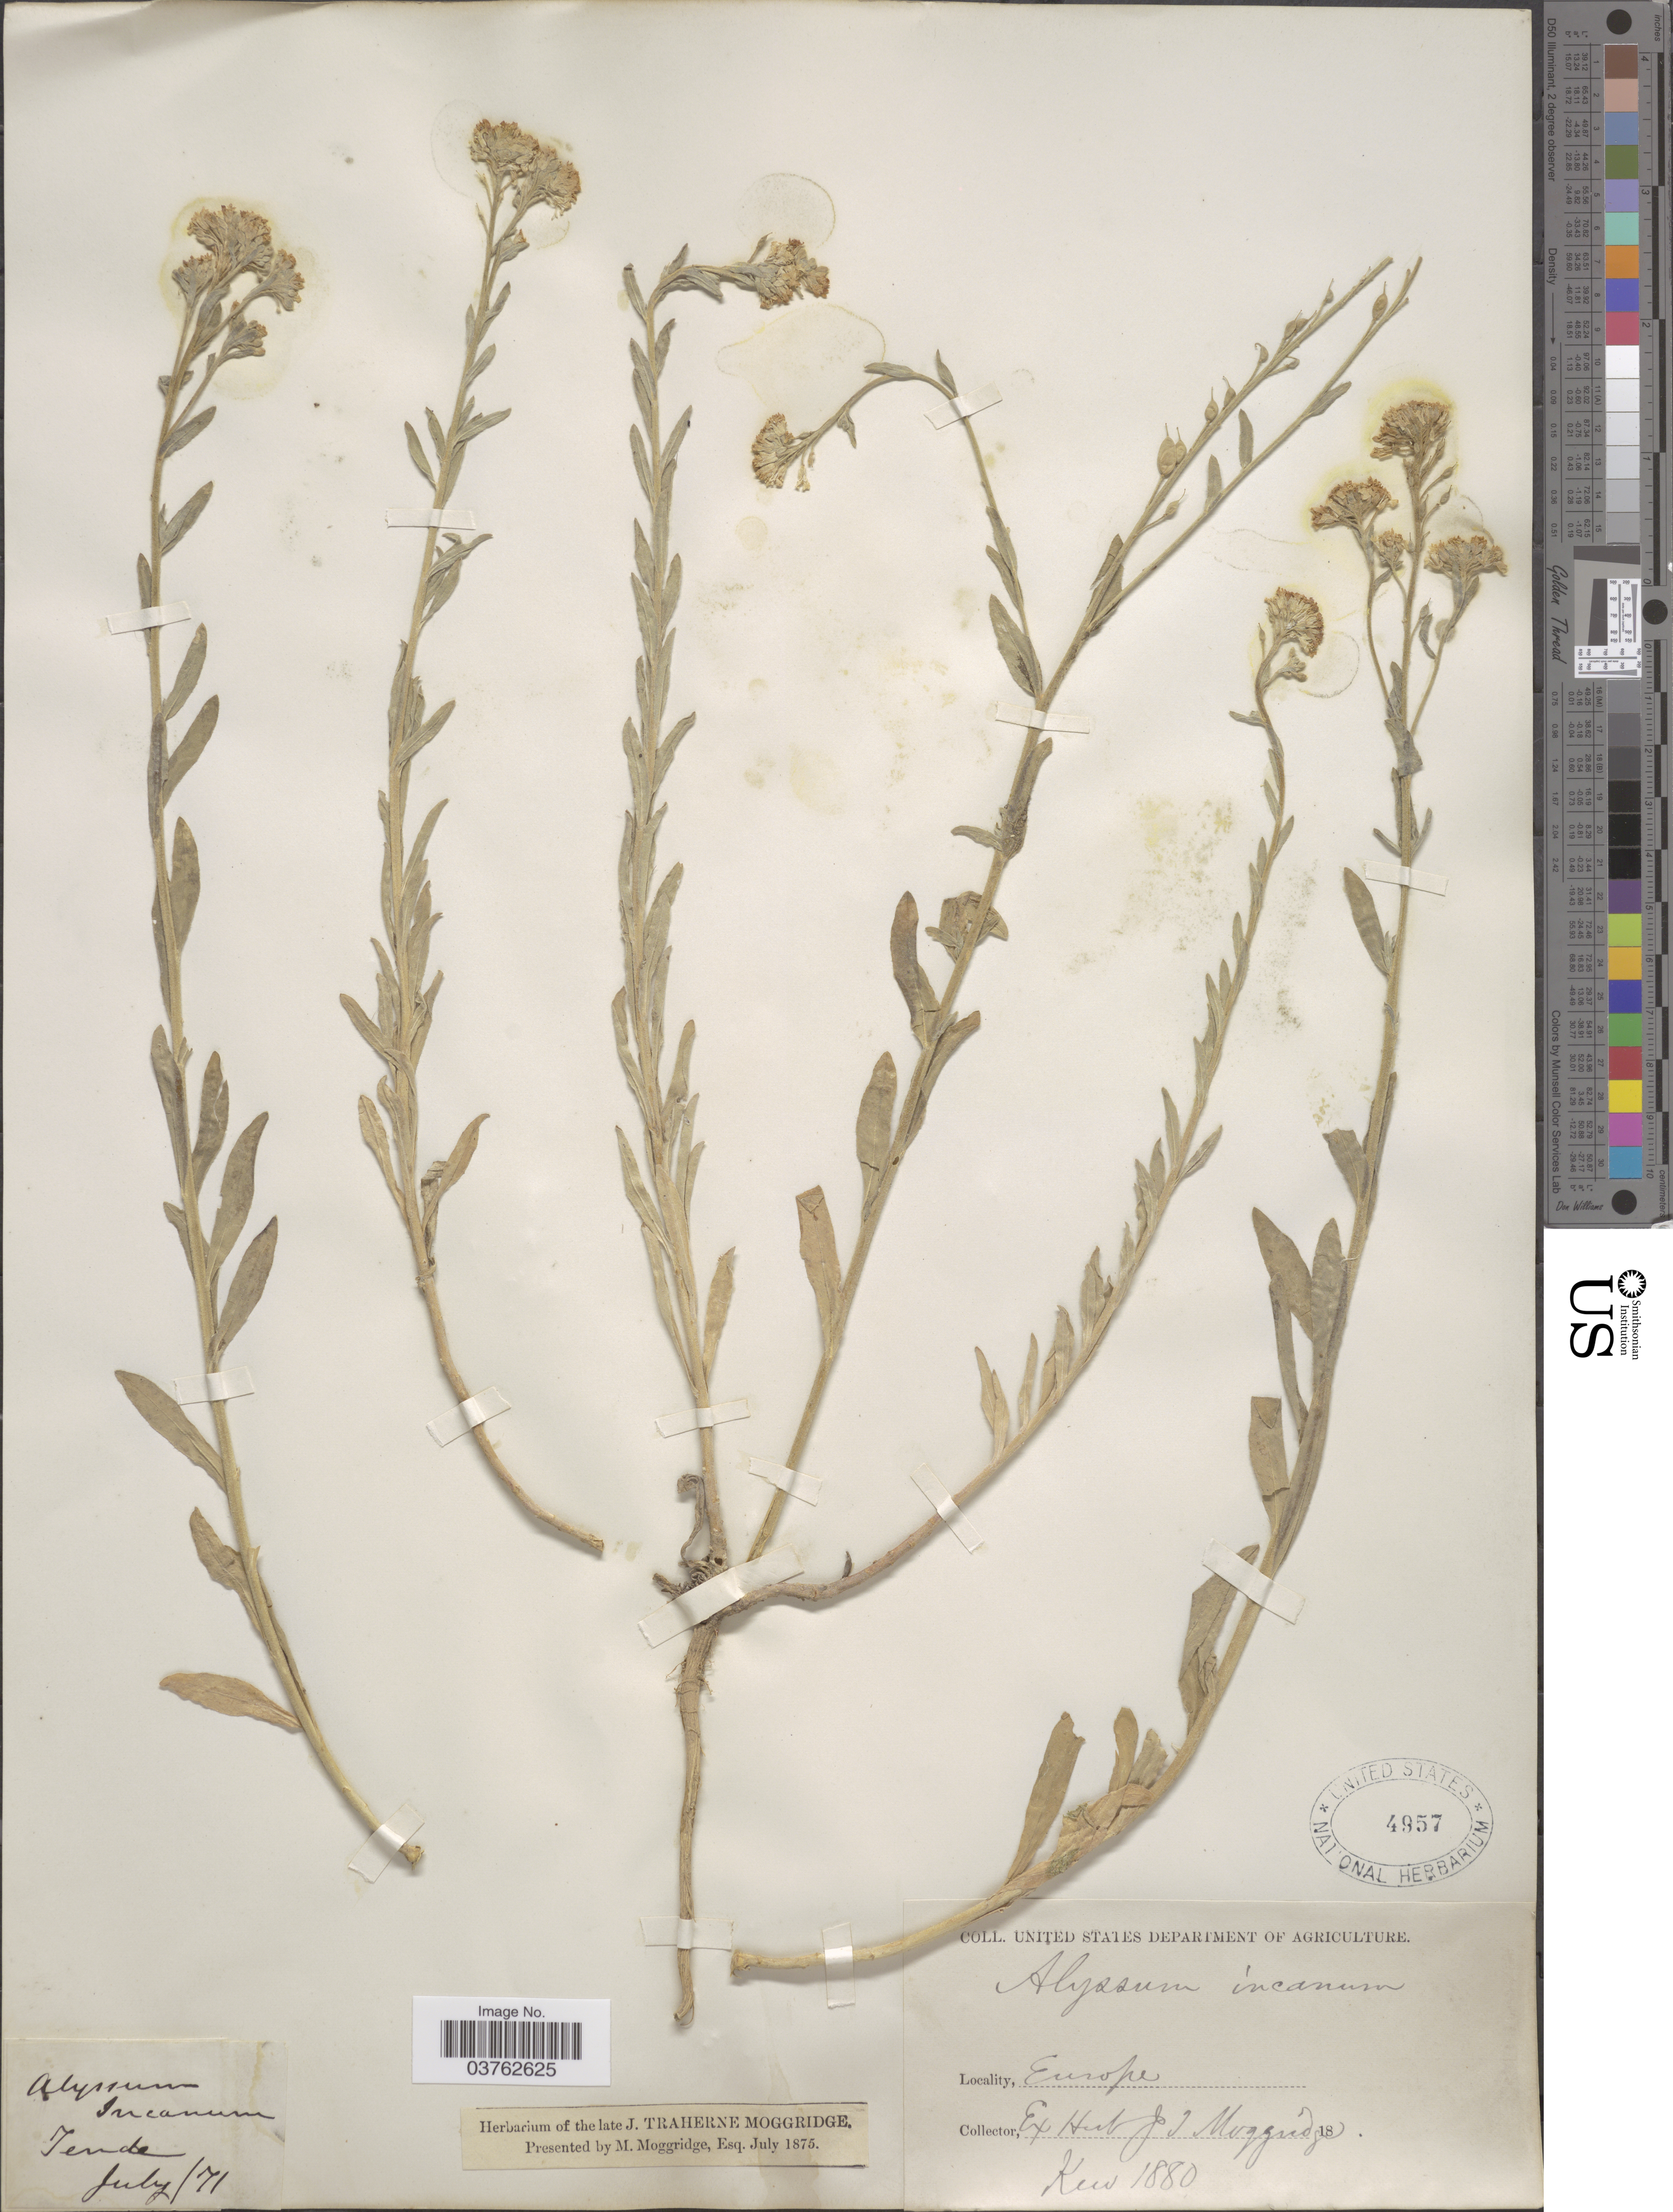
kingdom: Plantae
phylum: Tracheophyta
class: Magnoliopsida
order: Brassicales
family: Brassicaceae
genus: Berteroa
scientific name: Berteroa incana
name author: (L.) DC.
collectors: ex herb. J.T. Moggridge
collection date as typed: Transcribed d/m/y: /7/71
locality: Tende [interpreted]. Europe.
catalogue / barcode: US 4957